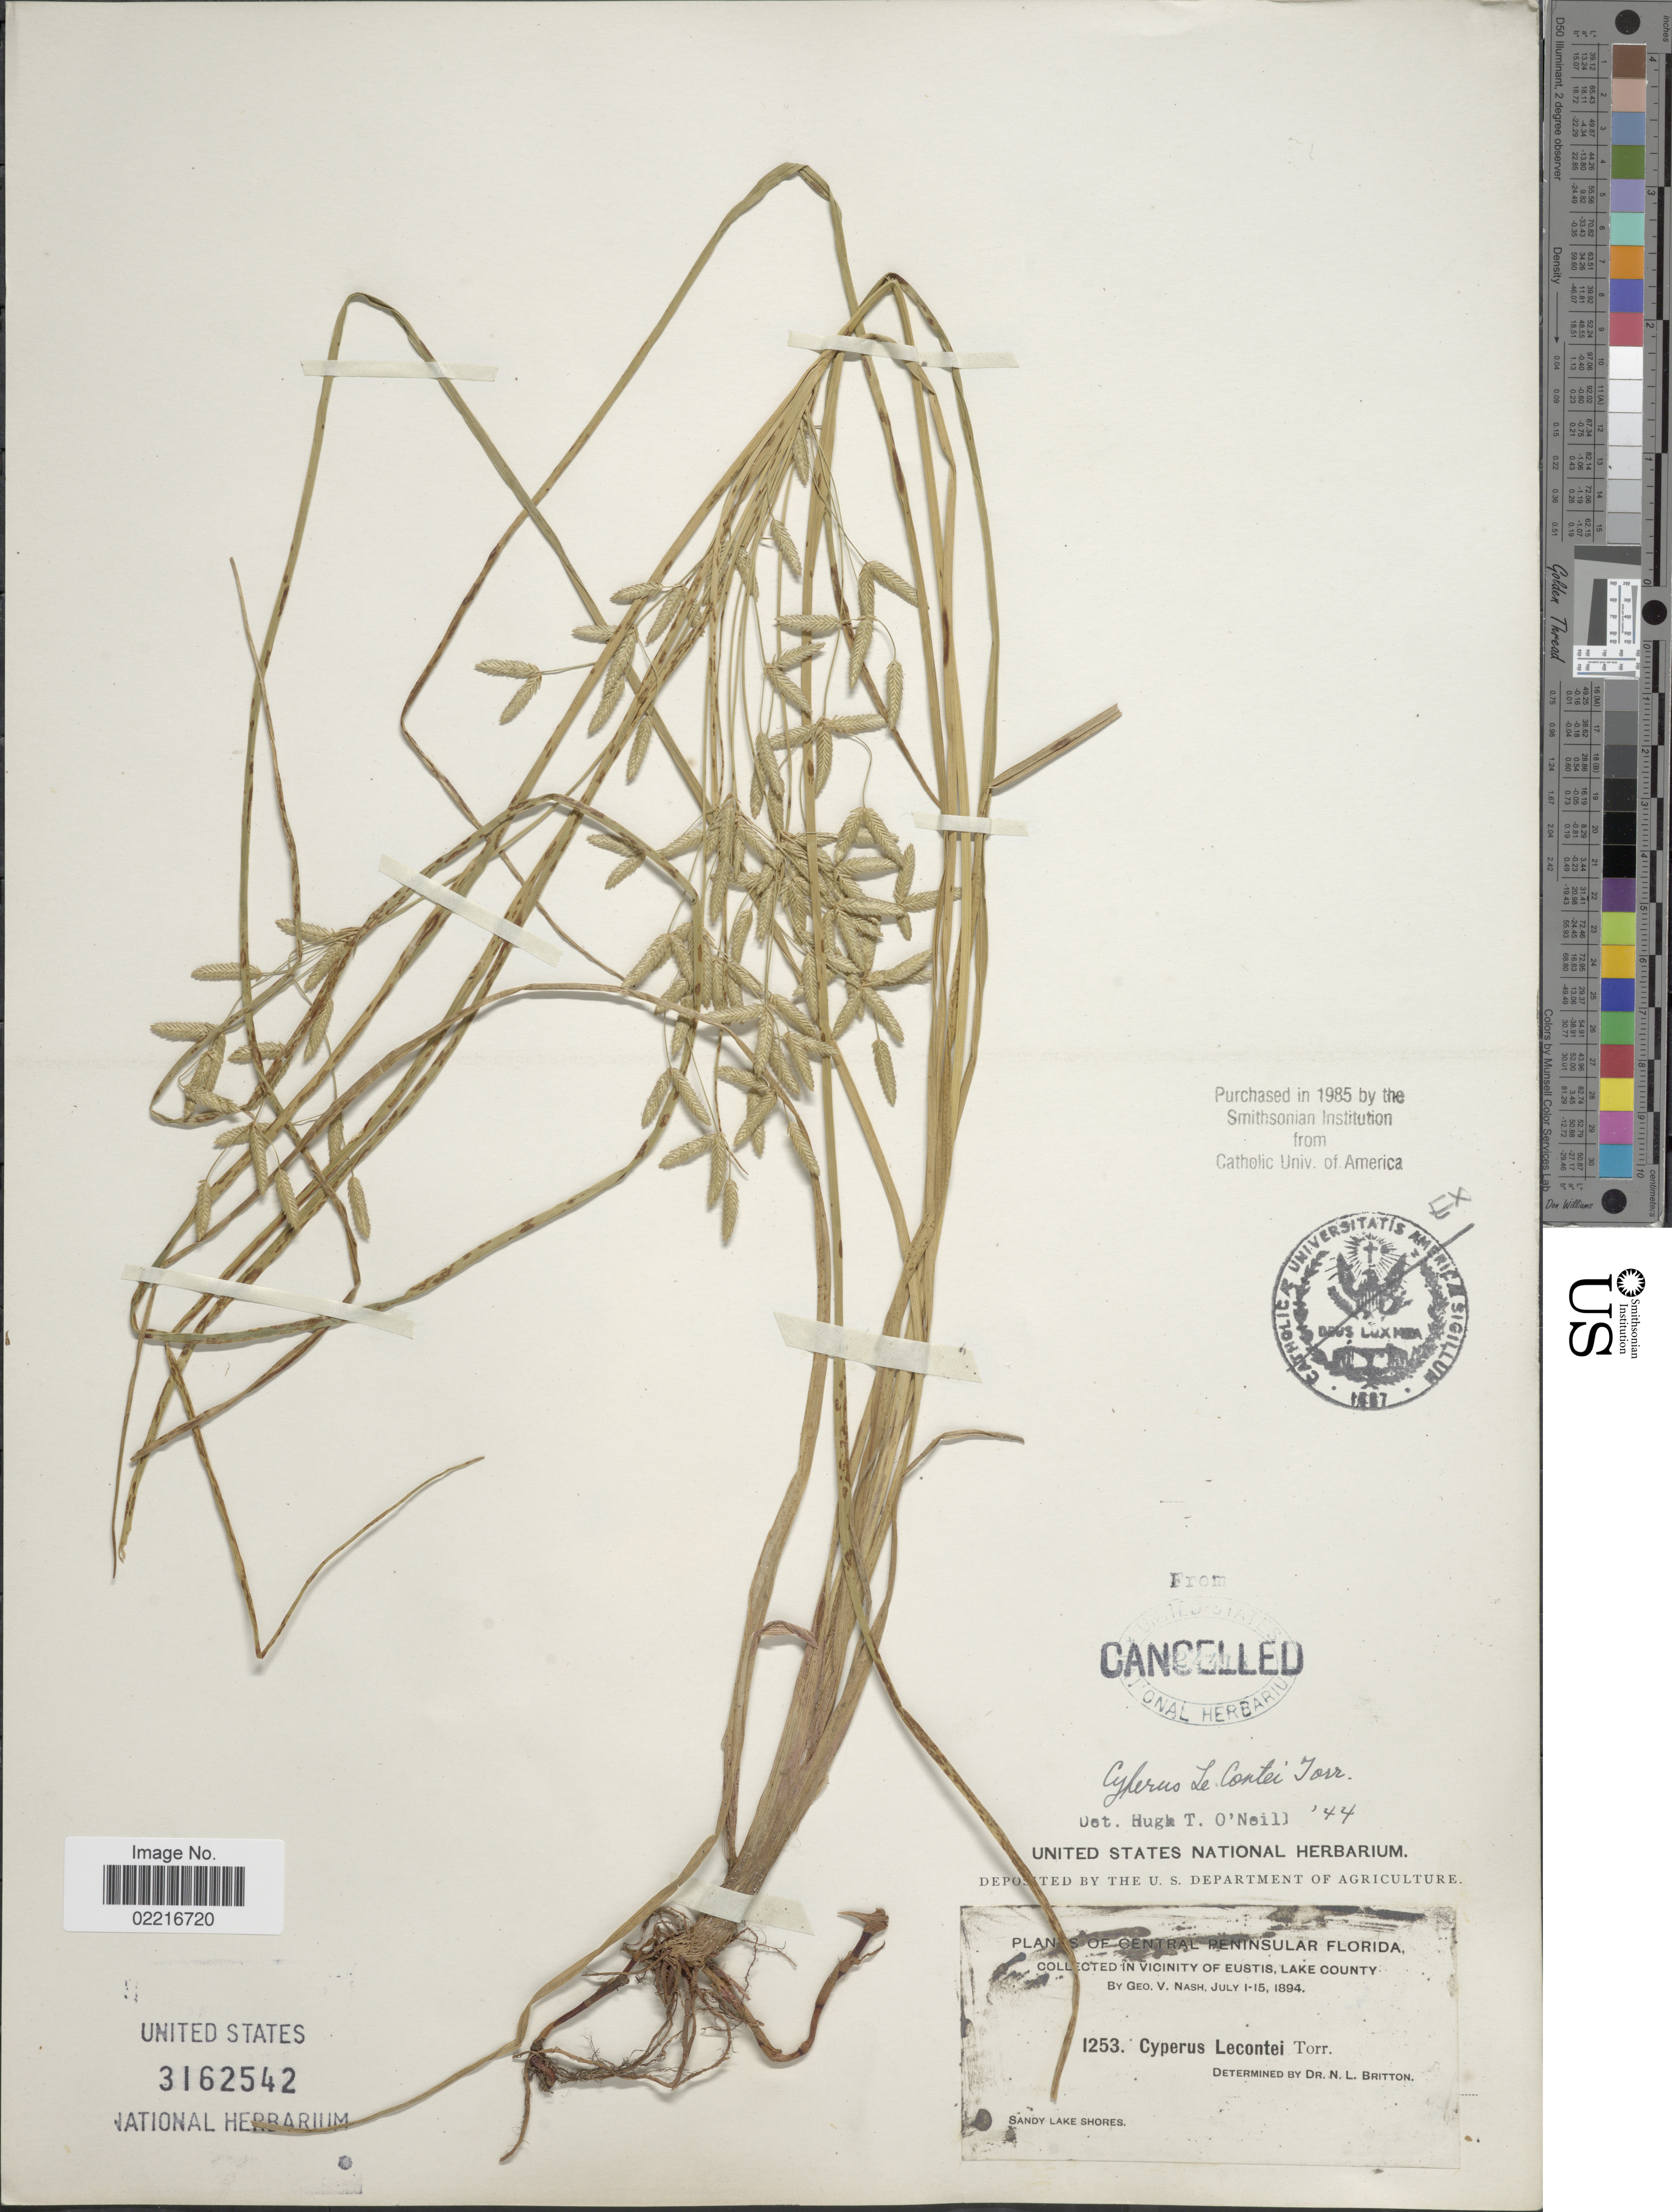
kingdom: Plantae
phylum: Tracheophyta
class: Liliopsida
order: Poales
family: Cyperaceae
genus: Cyperus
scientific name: Cyperus lecontei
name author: Torr. ex Steud.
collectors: G. V. Nash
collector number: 1253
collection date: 1894-07-01/1894-07-15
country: United States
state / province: Florida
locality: Central Peninsular, in the vicinity of Eustis, Lake County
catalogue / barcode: US 3162542